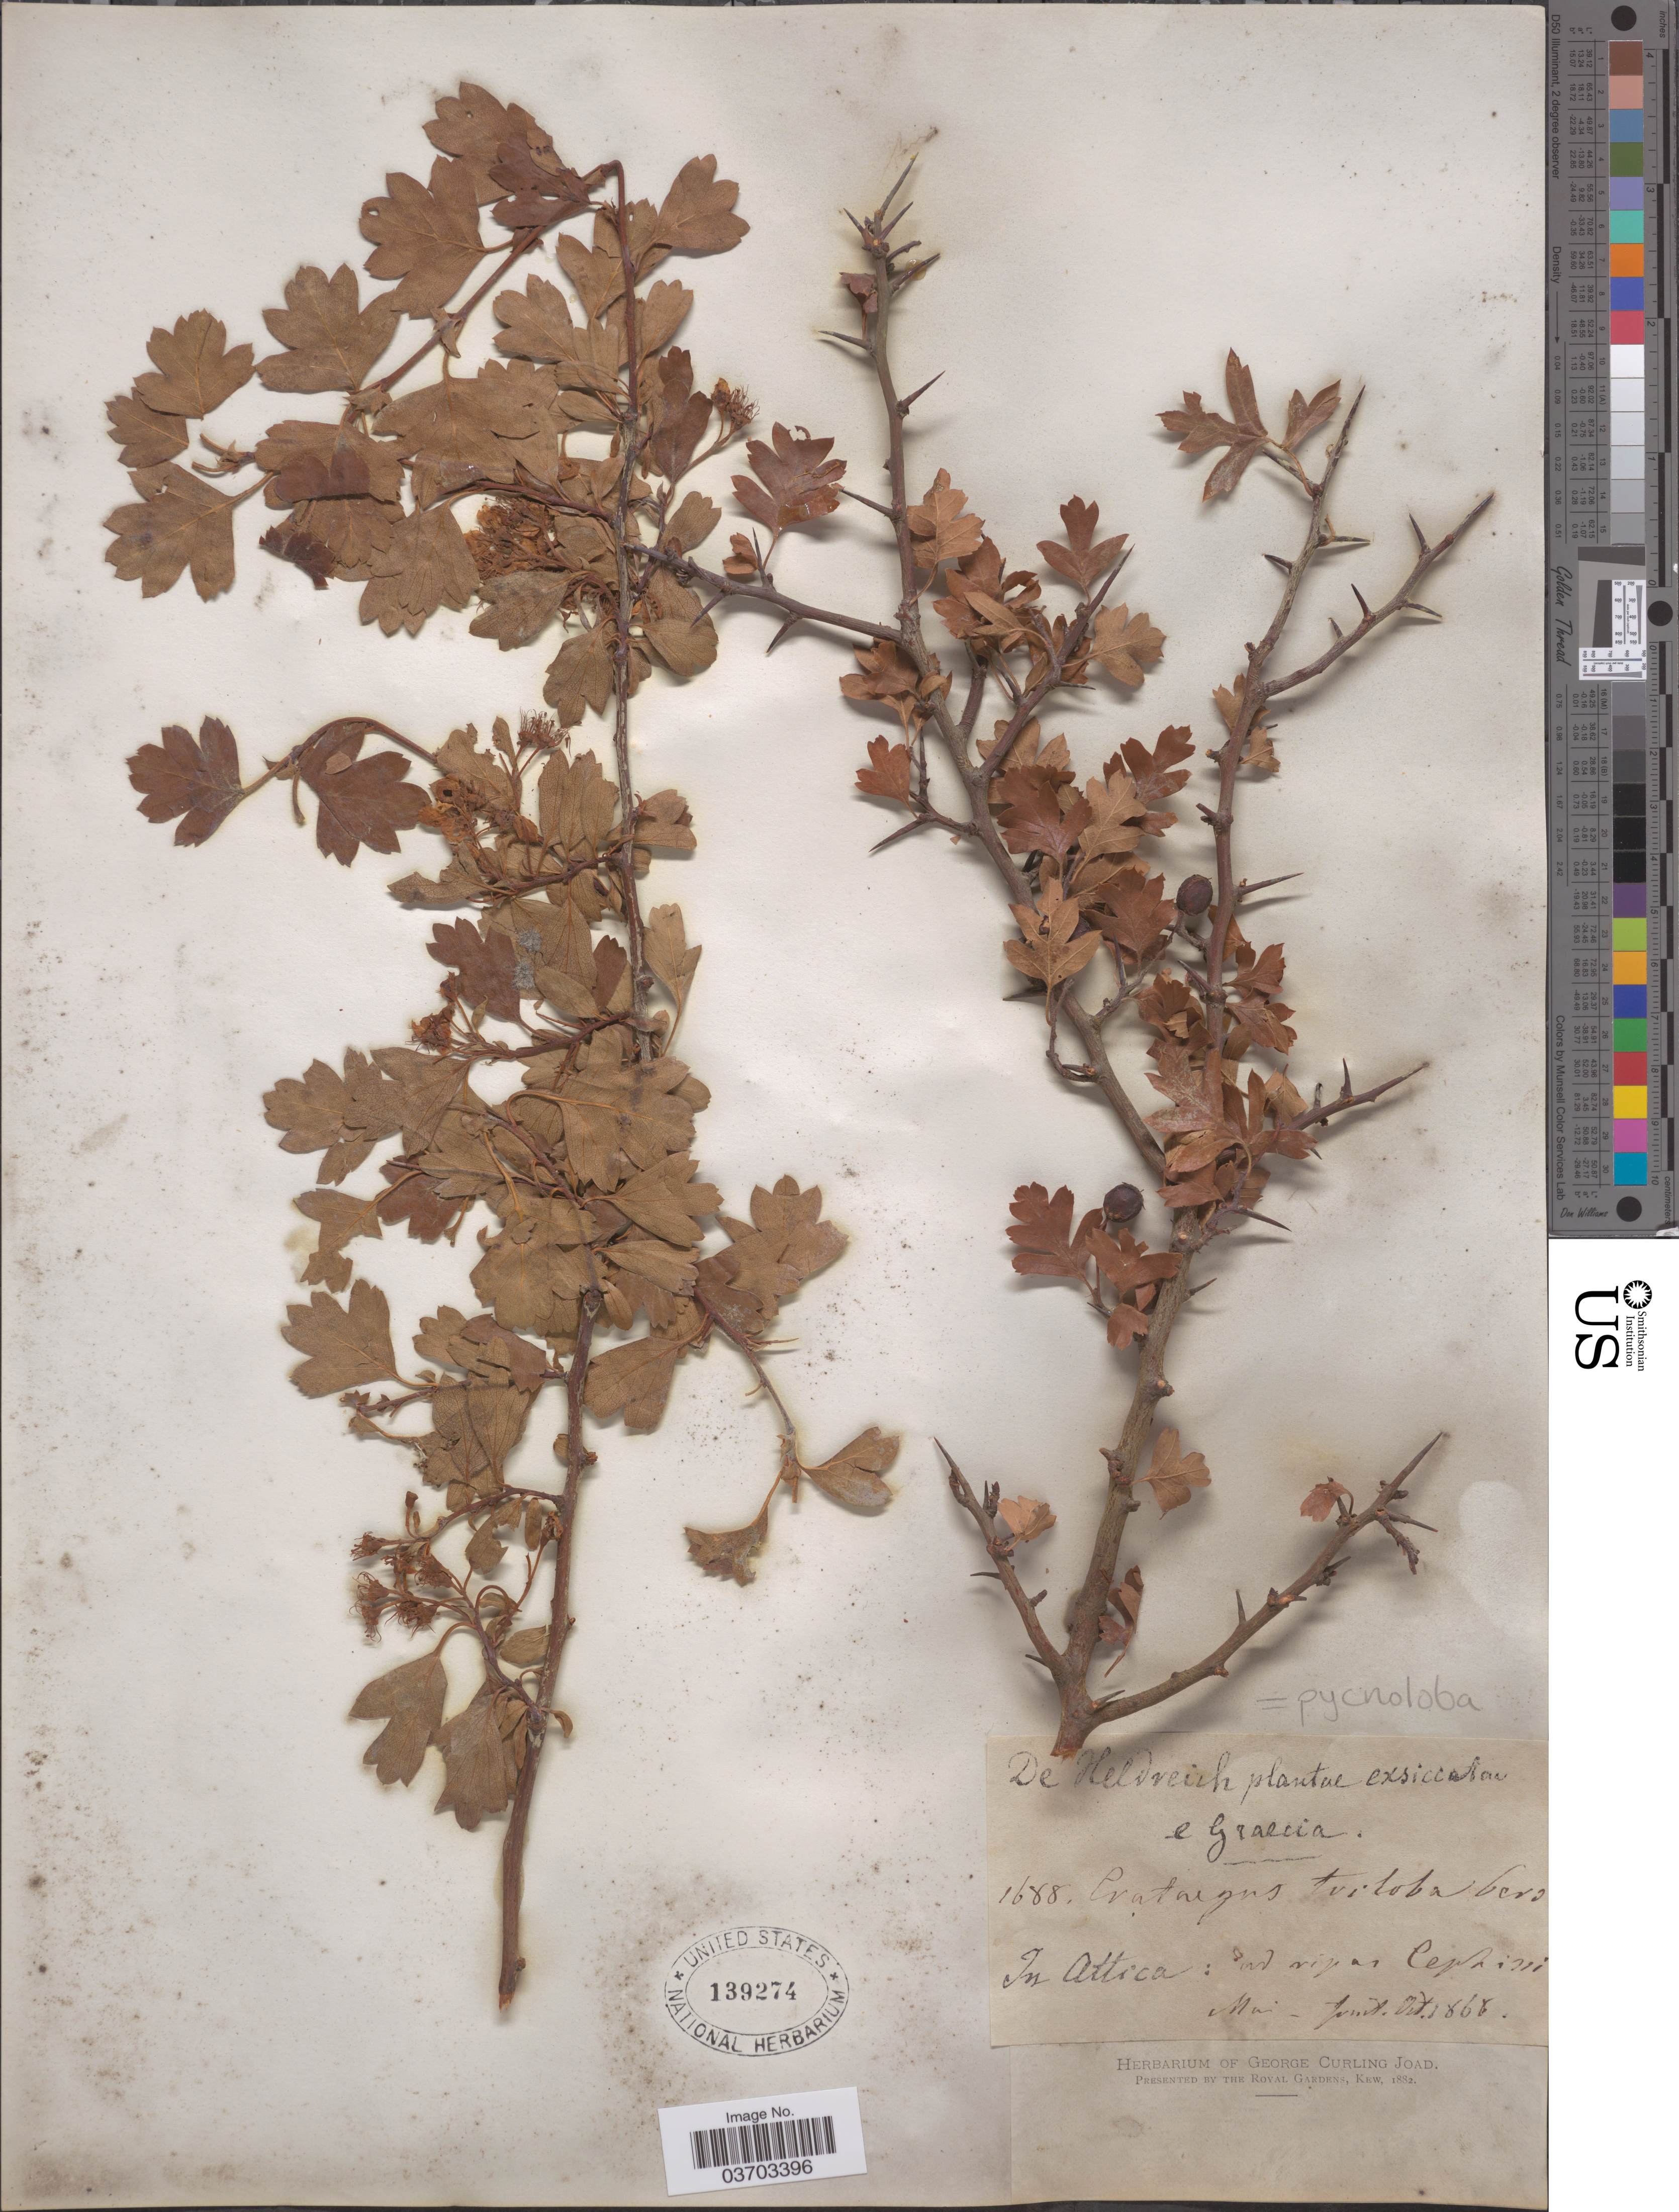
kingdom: Plantae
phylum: Tracheophyta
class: Magnoliopsida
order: Rosales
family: Rosaceae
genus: Crataegus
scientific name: Crataegus pycnoloba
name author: Boiss. & Heldr.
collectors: -. De Heldreich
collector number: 1688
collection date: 1868-05/1868-10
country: Greece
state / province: Attica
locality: Ad ripas Cephissi.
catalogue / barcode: US 139274